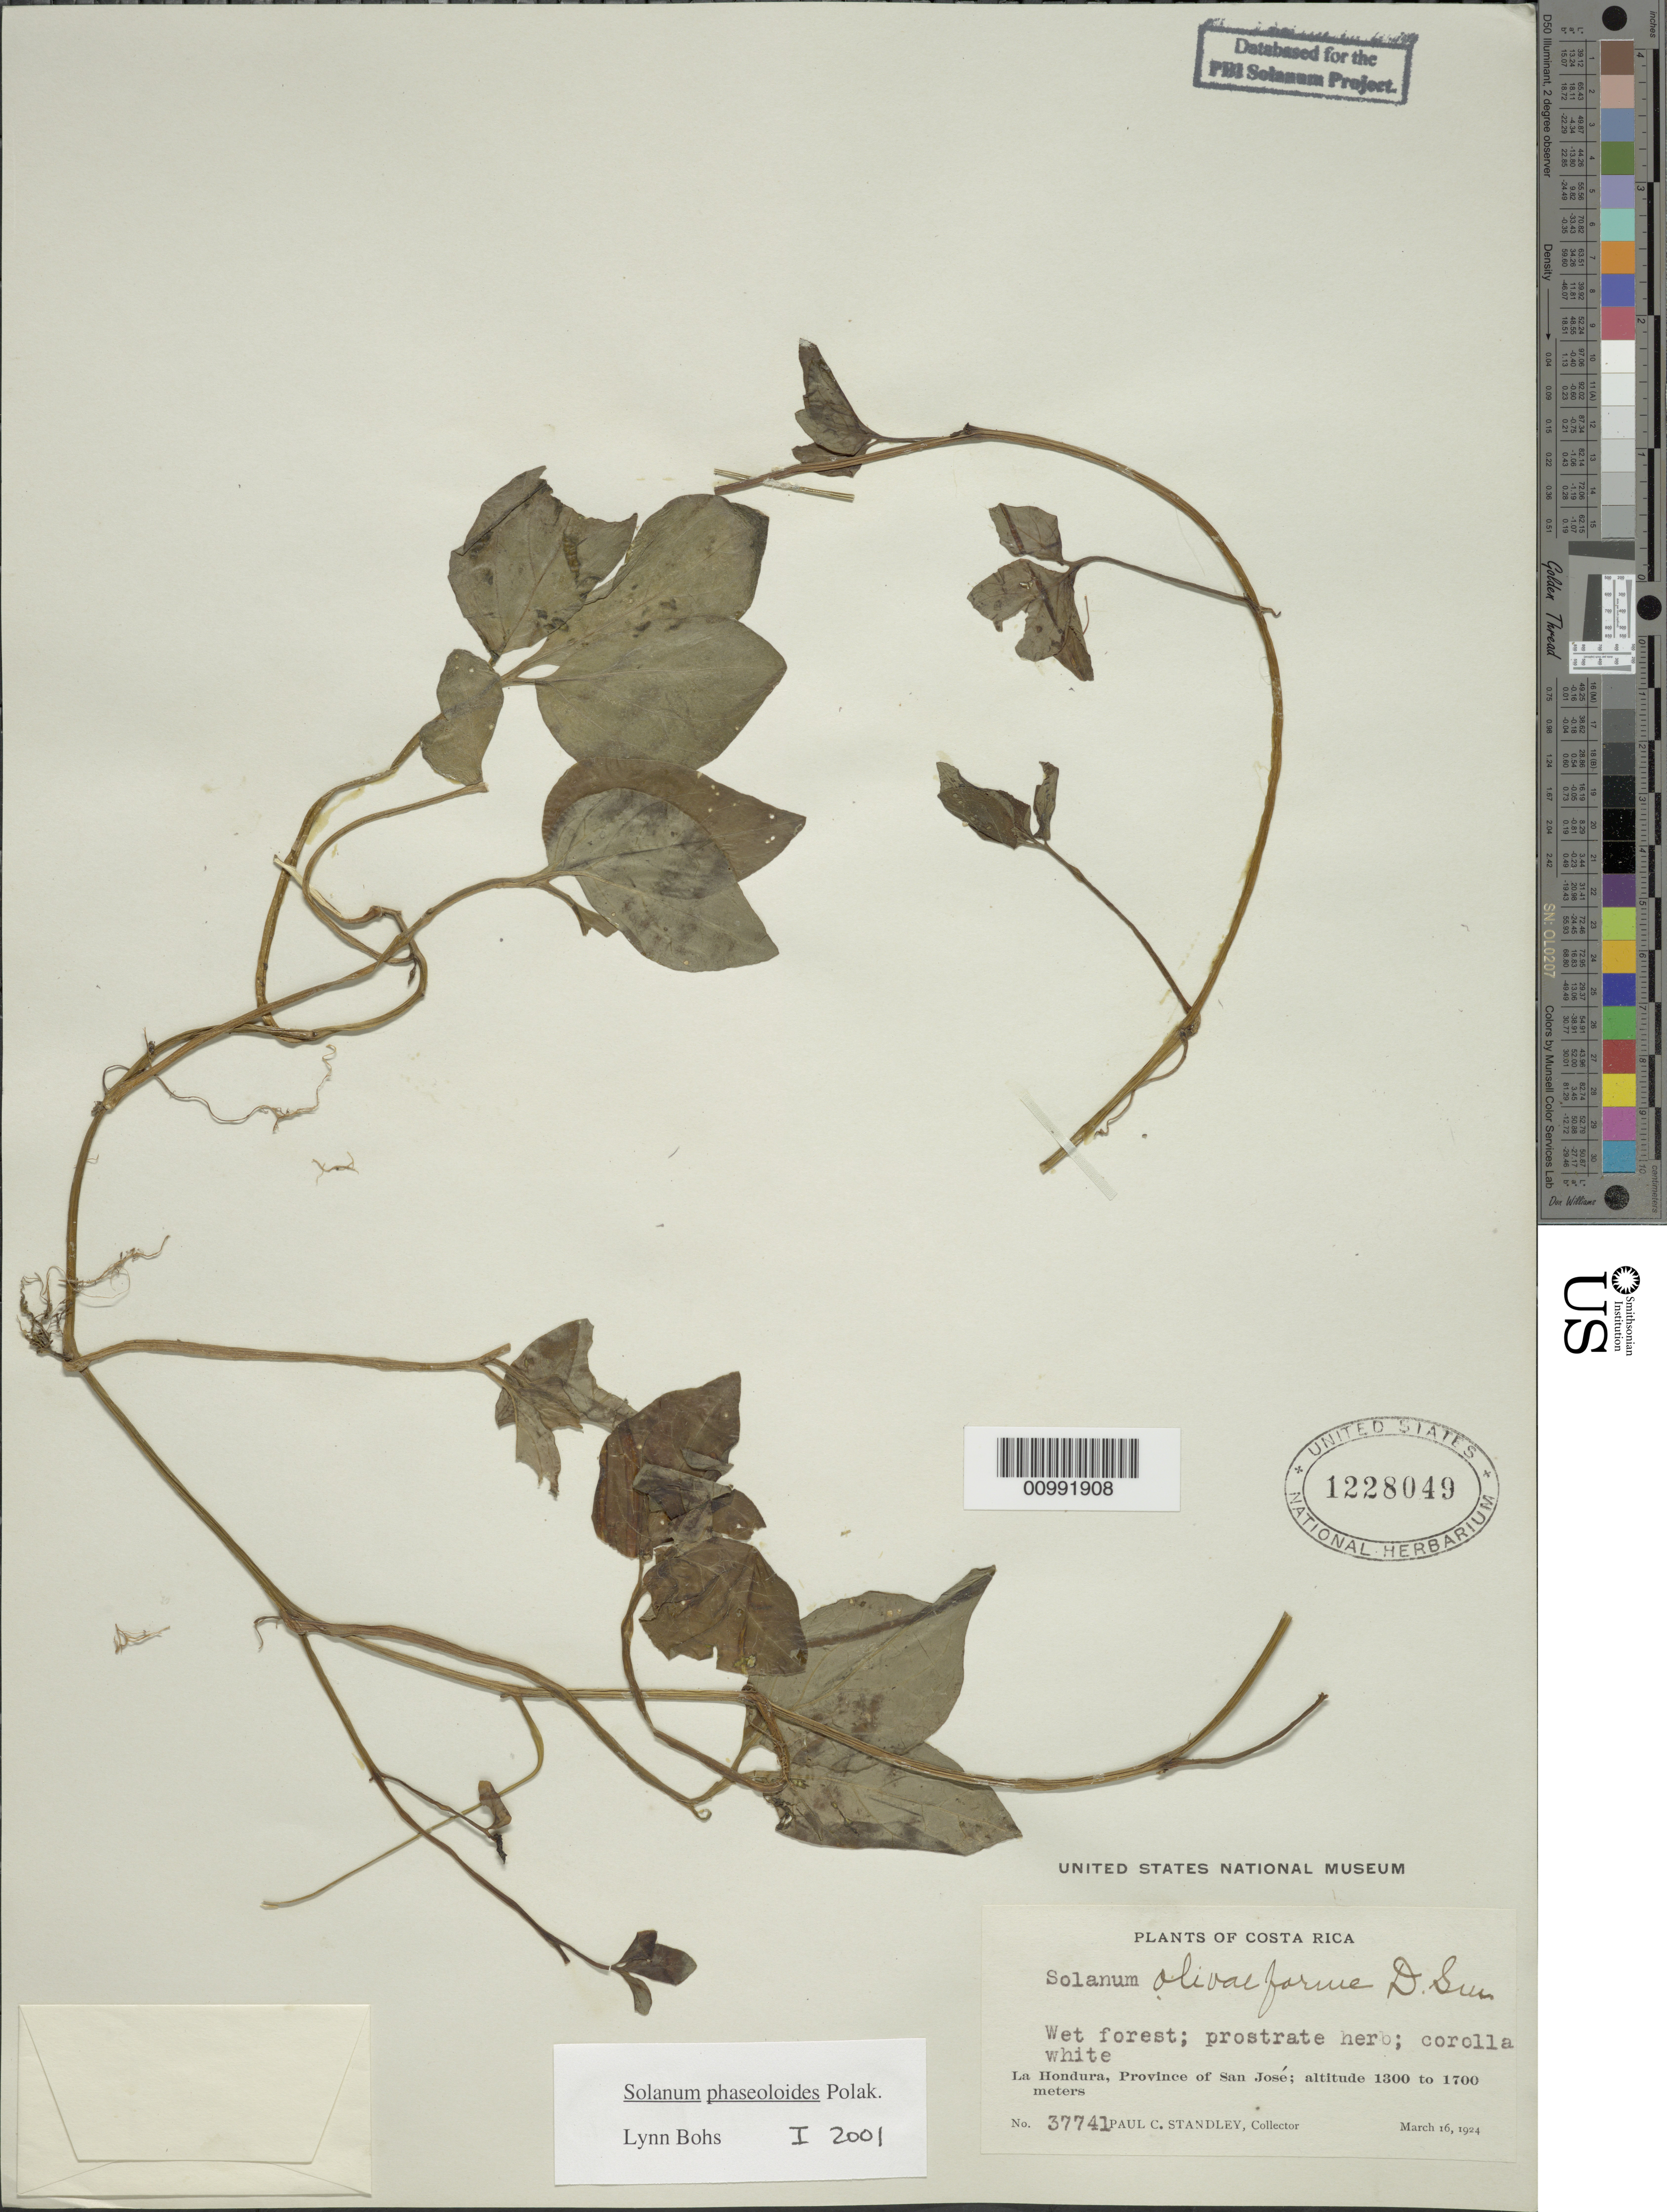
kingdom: Plantae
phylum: Tracheophyta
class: Magnoliopsida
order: Solanales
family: Solanaceae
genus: Solanum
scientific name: Solanum phaseoloides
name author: Pol.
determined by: Bohs, L. A.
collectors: P. C. Standley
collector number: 37741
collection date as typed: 16 Mar 1924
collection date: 1924-03-16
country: Costa Rica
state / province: San José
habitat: Wet forest.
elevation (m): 1300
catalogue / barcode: US 1228049